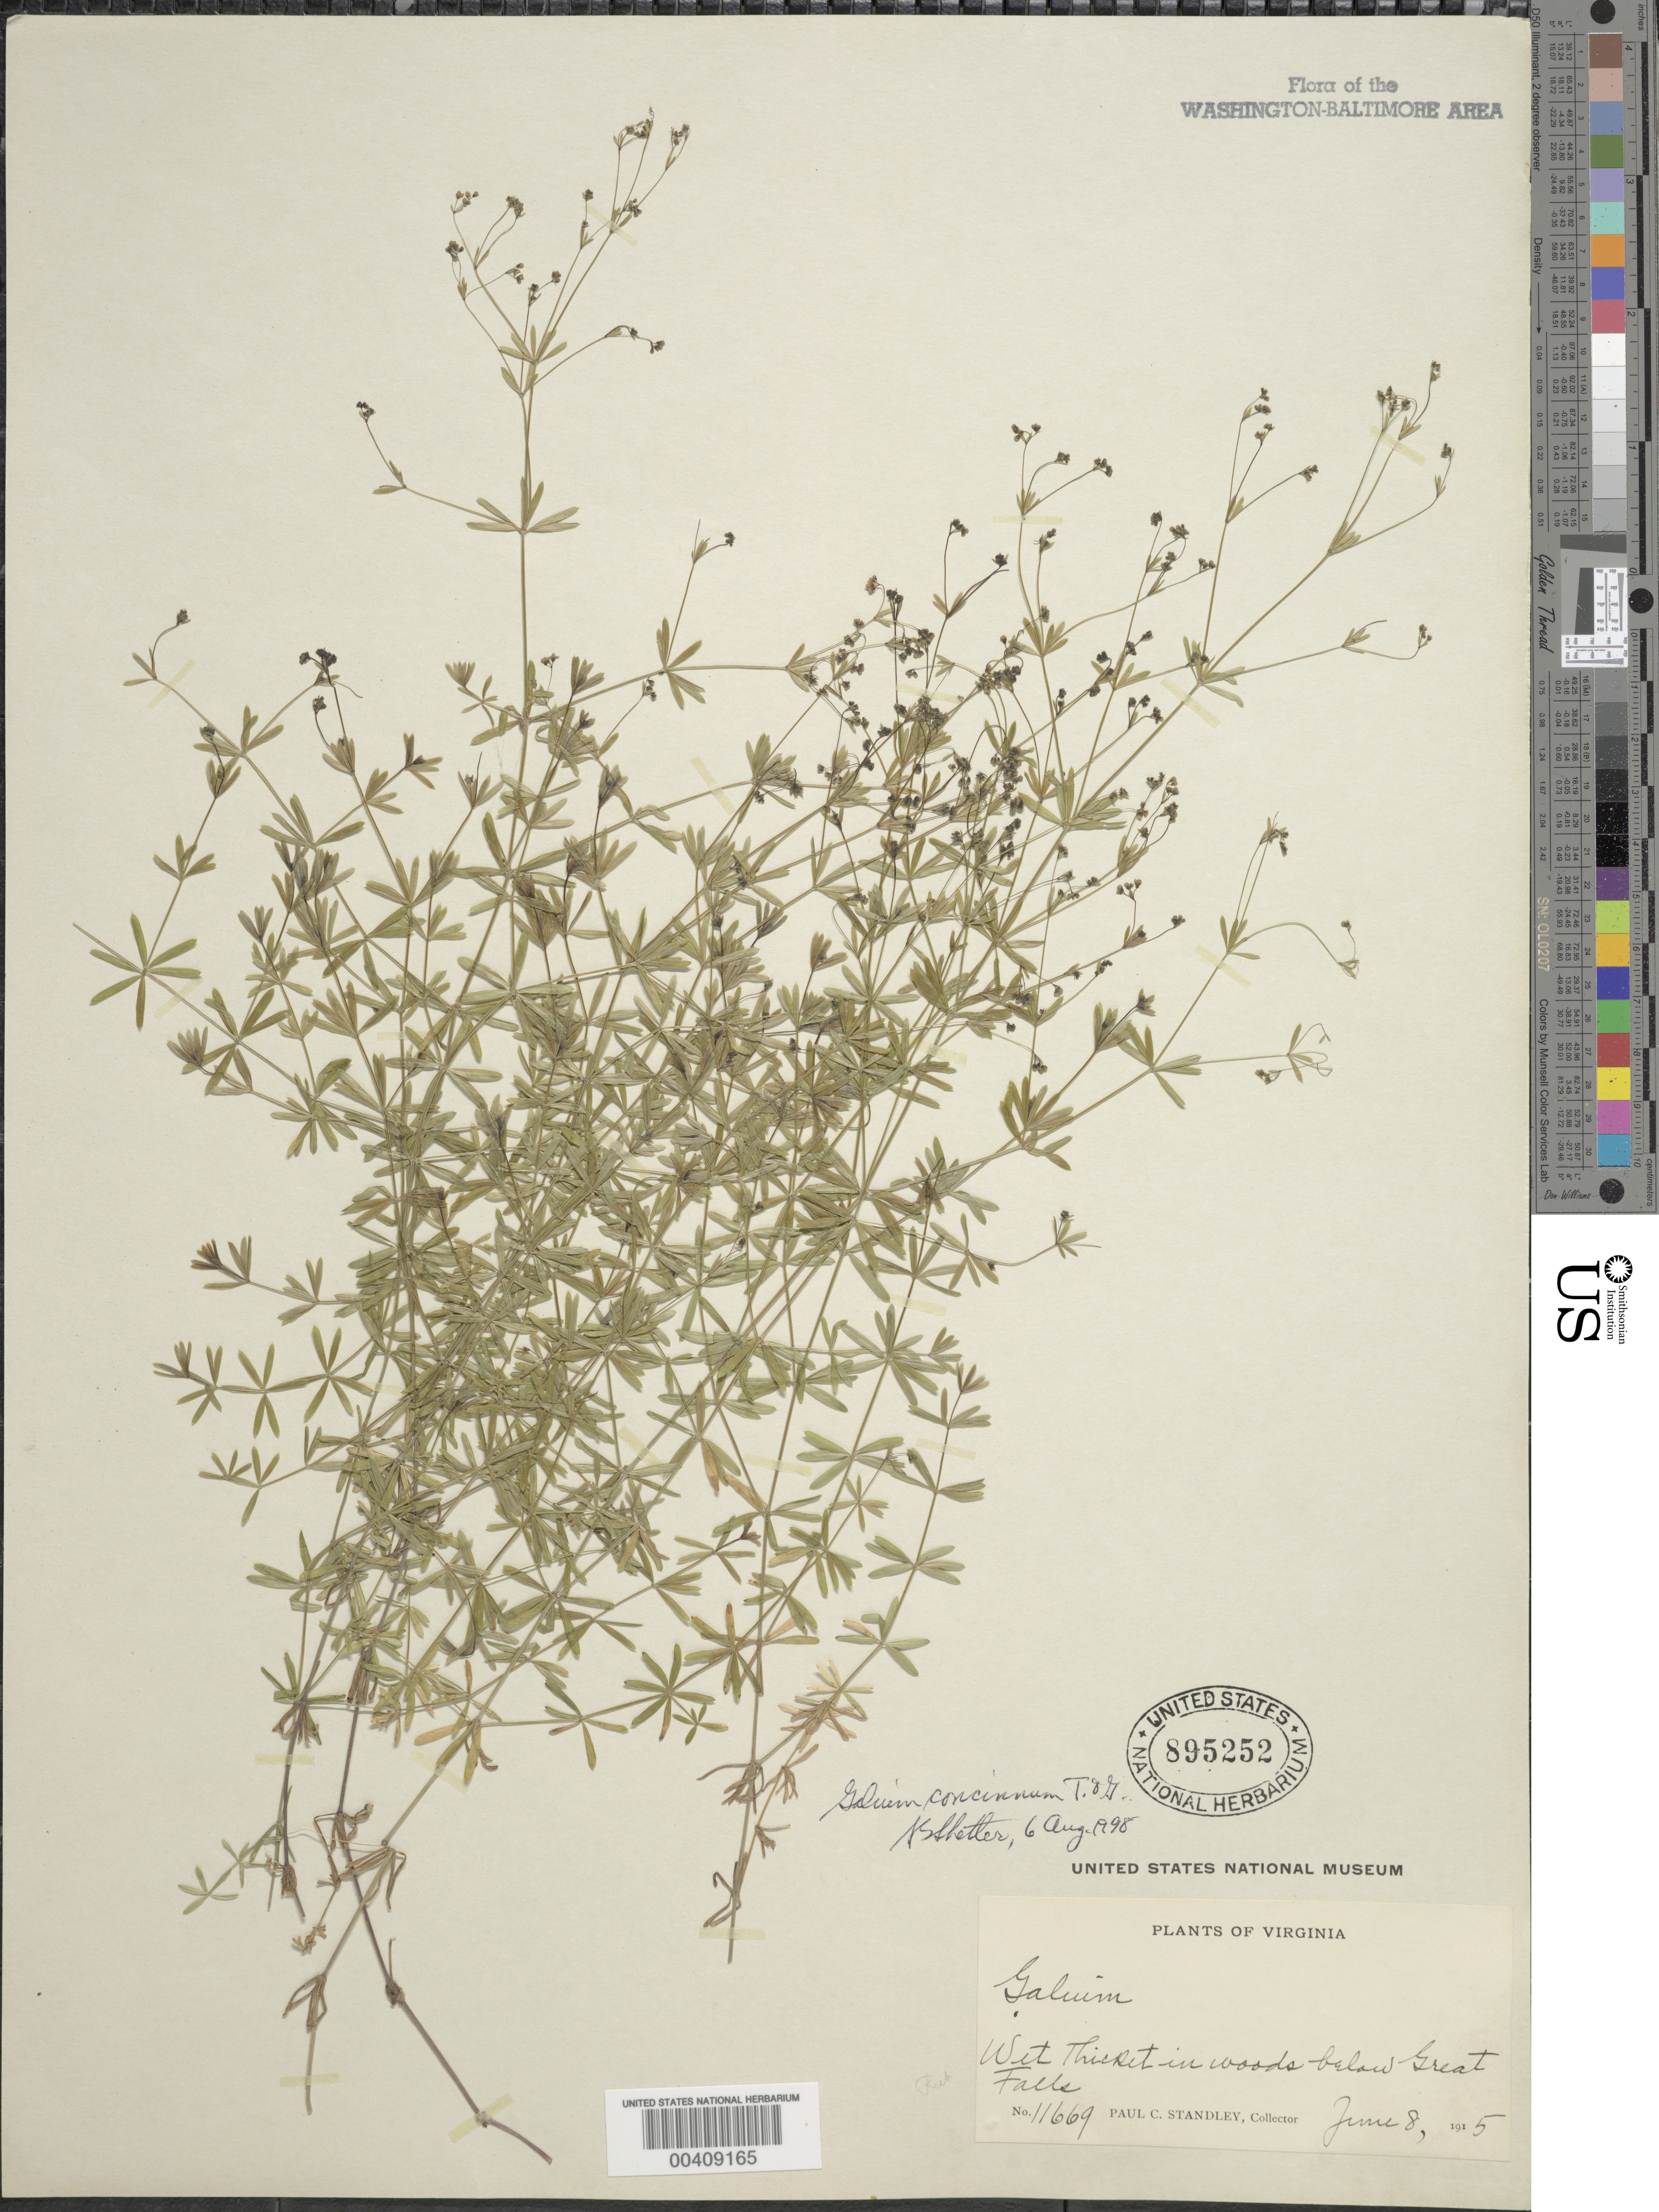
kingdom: Plantae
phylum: Tracheophyta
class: Magnoliopsida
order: Gentianales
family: Rubiaceae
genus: Galium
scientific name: Galium concinnum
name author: Torr. & A. Gray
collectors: P. C. Standley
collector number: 11669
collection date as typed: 08 Jun 1915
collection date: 1915-06-08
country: United States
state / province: Virginia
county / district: Fairfax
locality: Below Great Falls C. and O. Canal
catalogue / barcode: US 895252